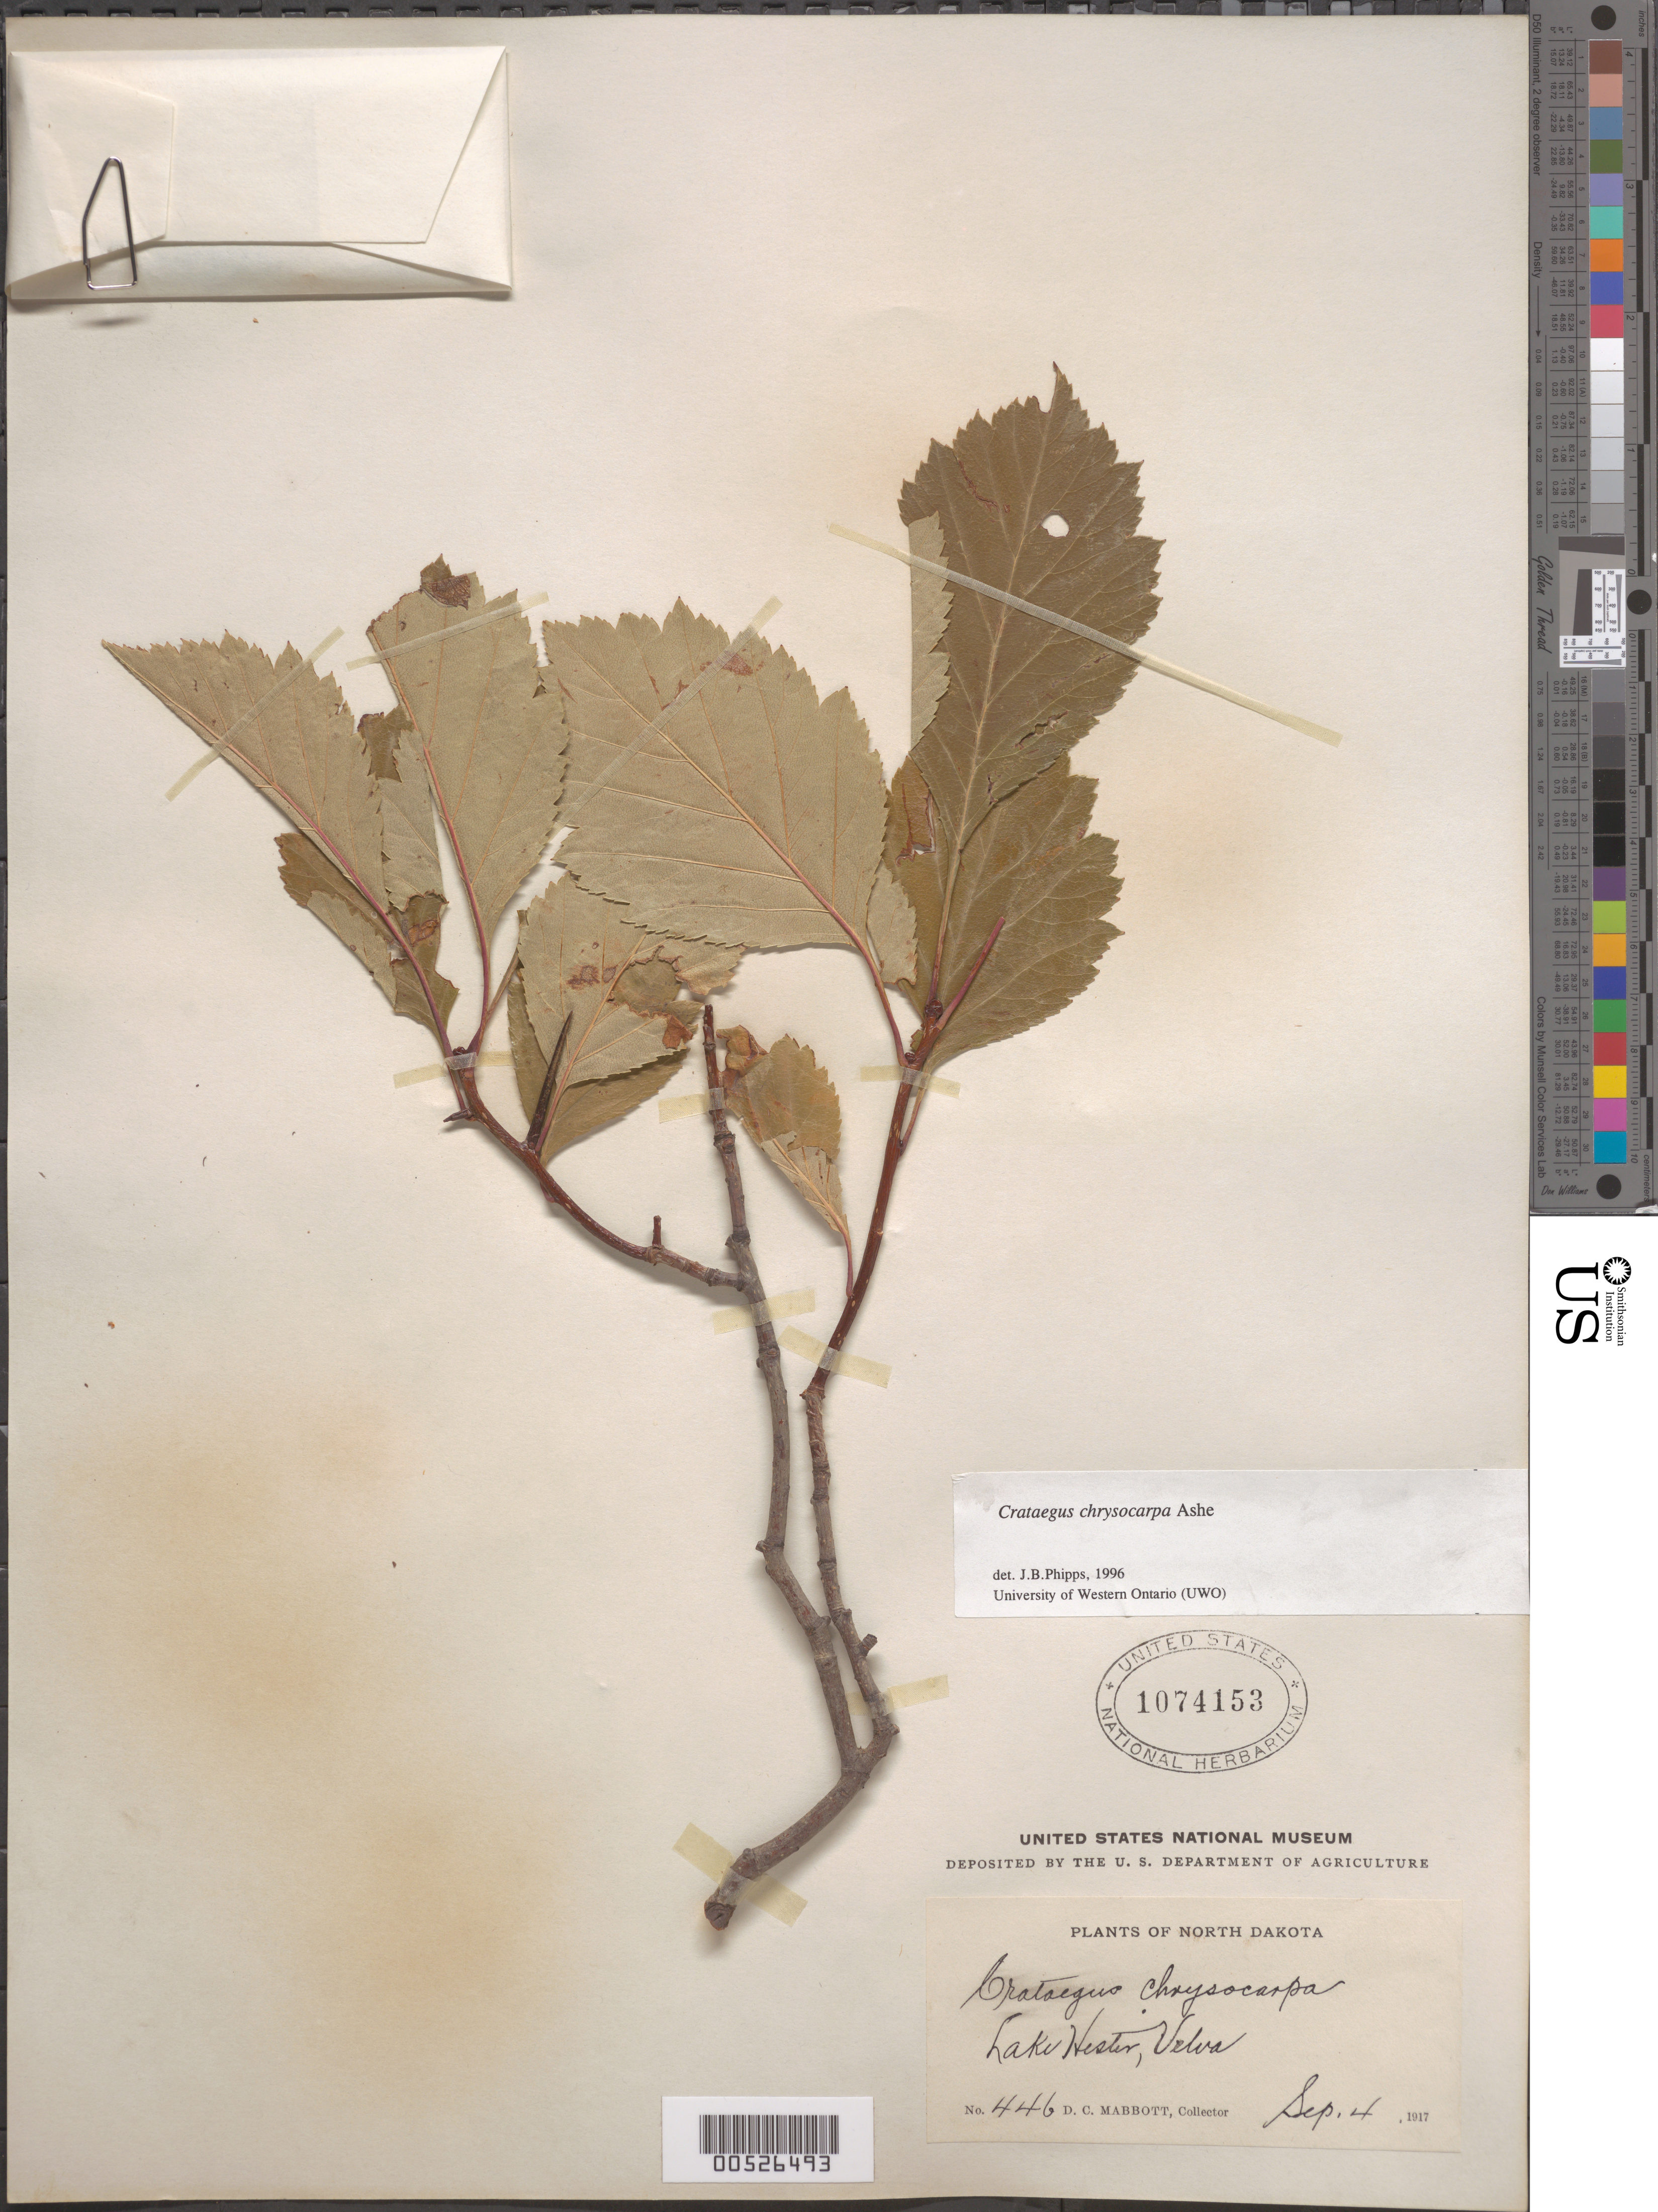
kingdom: Plantae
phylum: Tracheophyta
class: Magnoliopsida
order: Rosales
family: Rosaceae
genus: Crataegus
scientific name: Crataegus chrysocarpa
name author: Ashe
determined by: Phipps, James B., (UWO), University of Western Ontario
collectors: D. Mabbott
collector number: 446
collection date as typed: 04 Sep 1917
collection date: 1917-09-04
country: United States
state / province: North Dakota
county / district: McHenry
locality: Lake Hester, Velva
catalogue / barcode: US 1074153